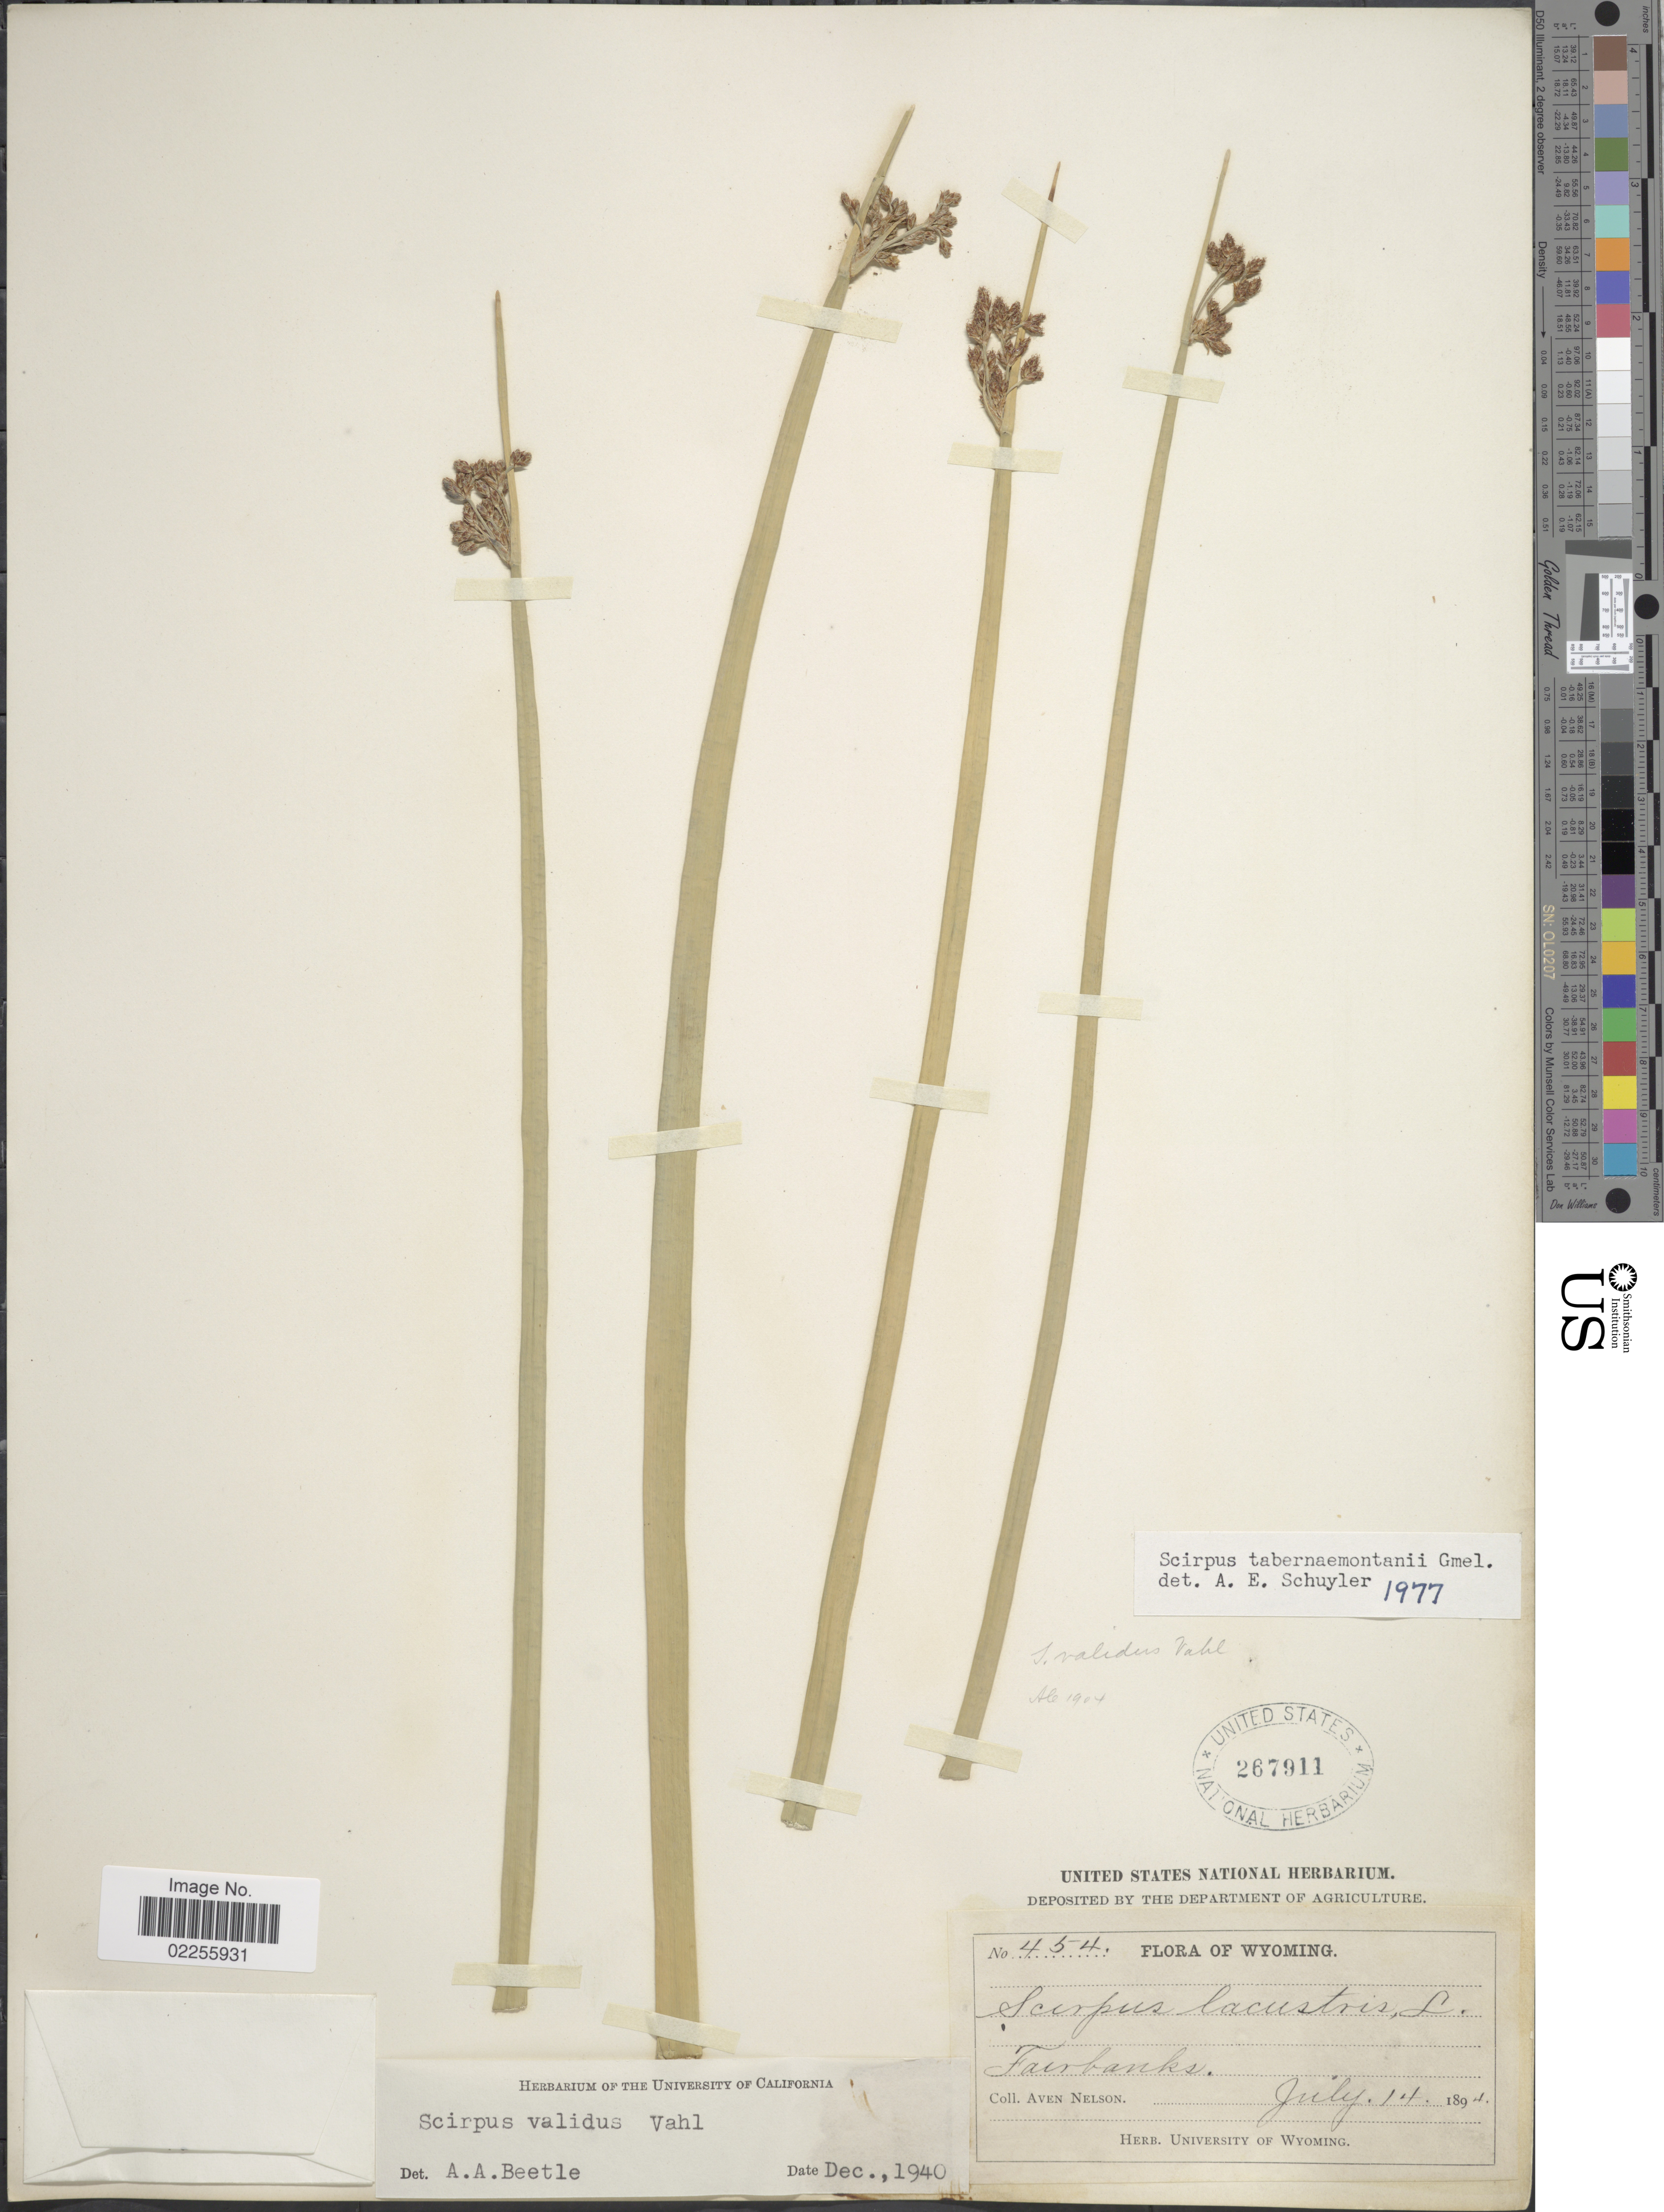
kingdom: Plantae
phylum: Tracheophyta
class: Liliopsida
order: Poales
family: Cyperaceae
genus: Schoenoplectus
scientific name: Schoenoplectus tabernaemontani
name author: (C.C. Gmel.) Palla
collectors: A. Nelson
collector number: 454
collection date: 1894-07-14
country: United States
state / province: Wyoming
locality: Fairbanks.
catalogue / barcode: US 267911